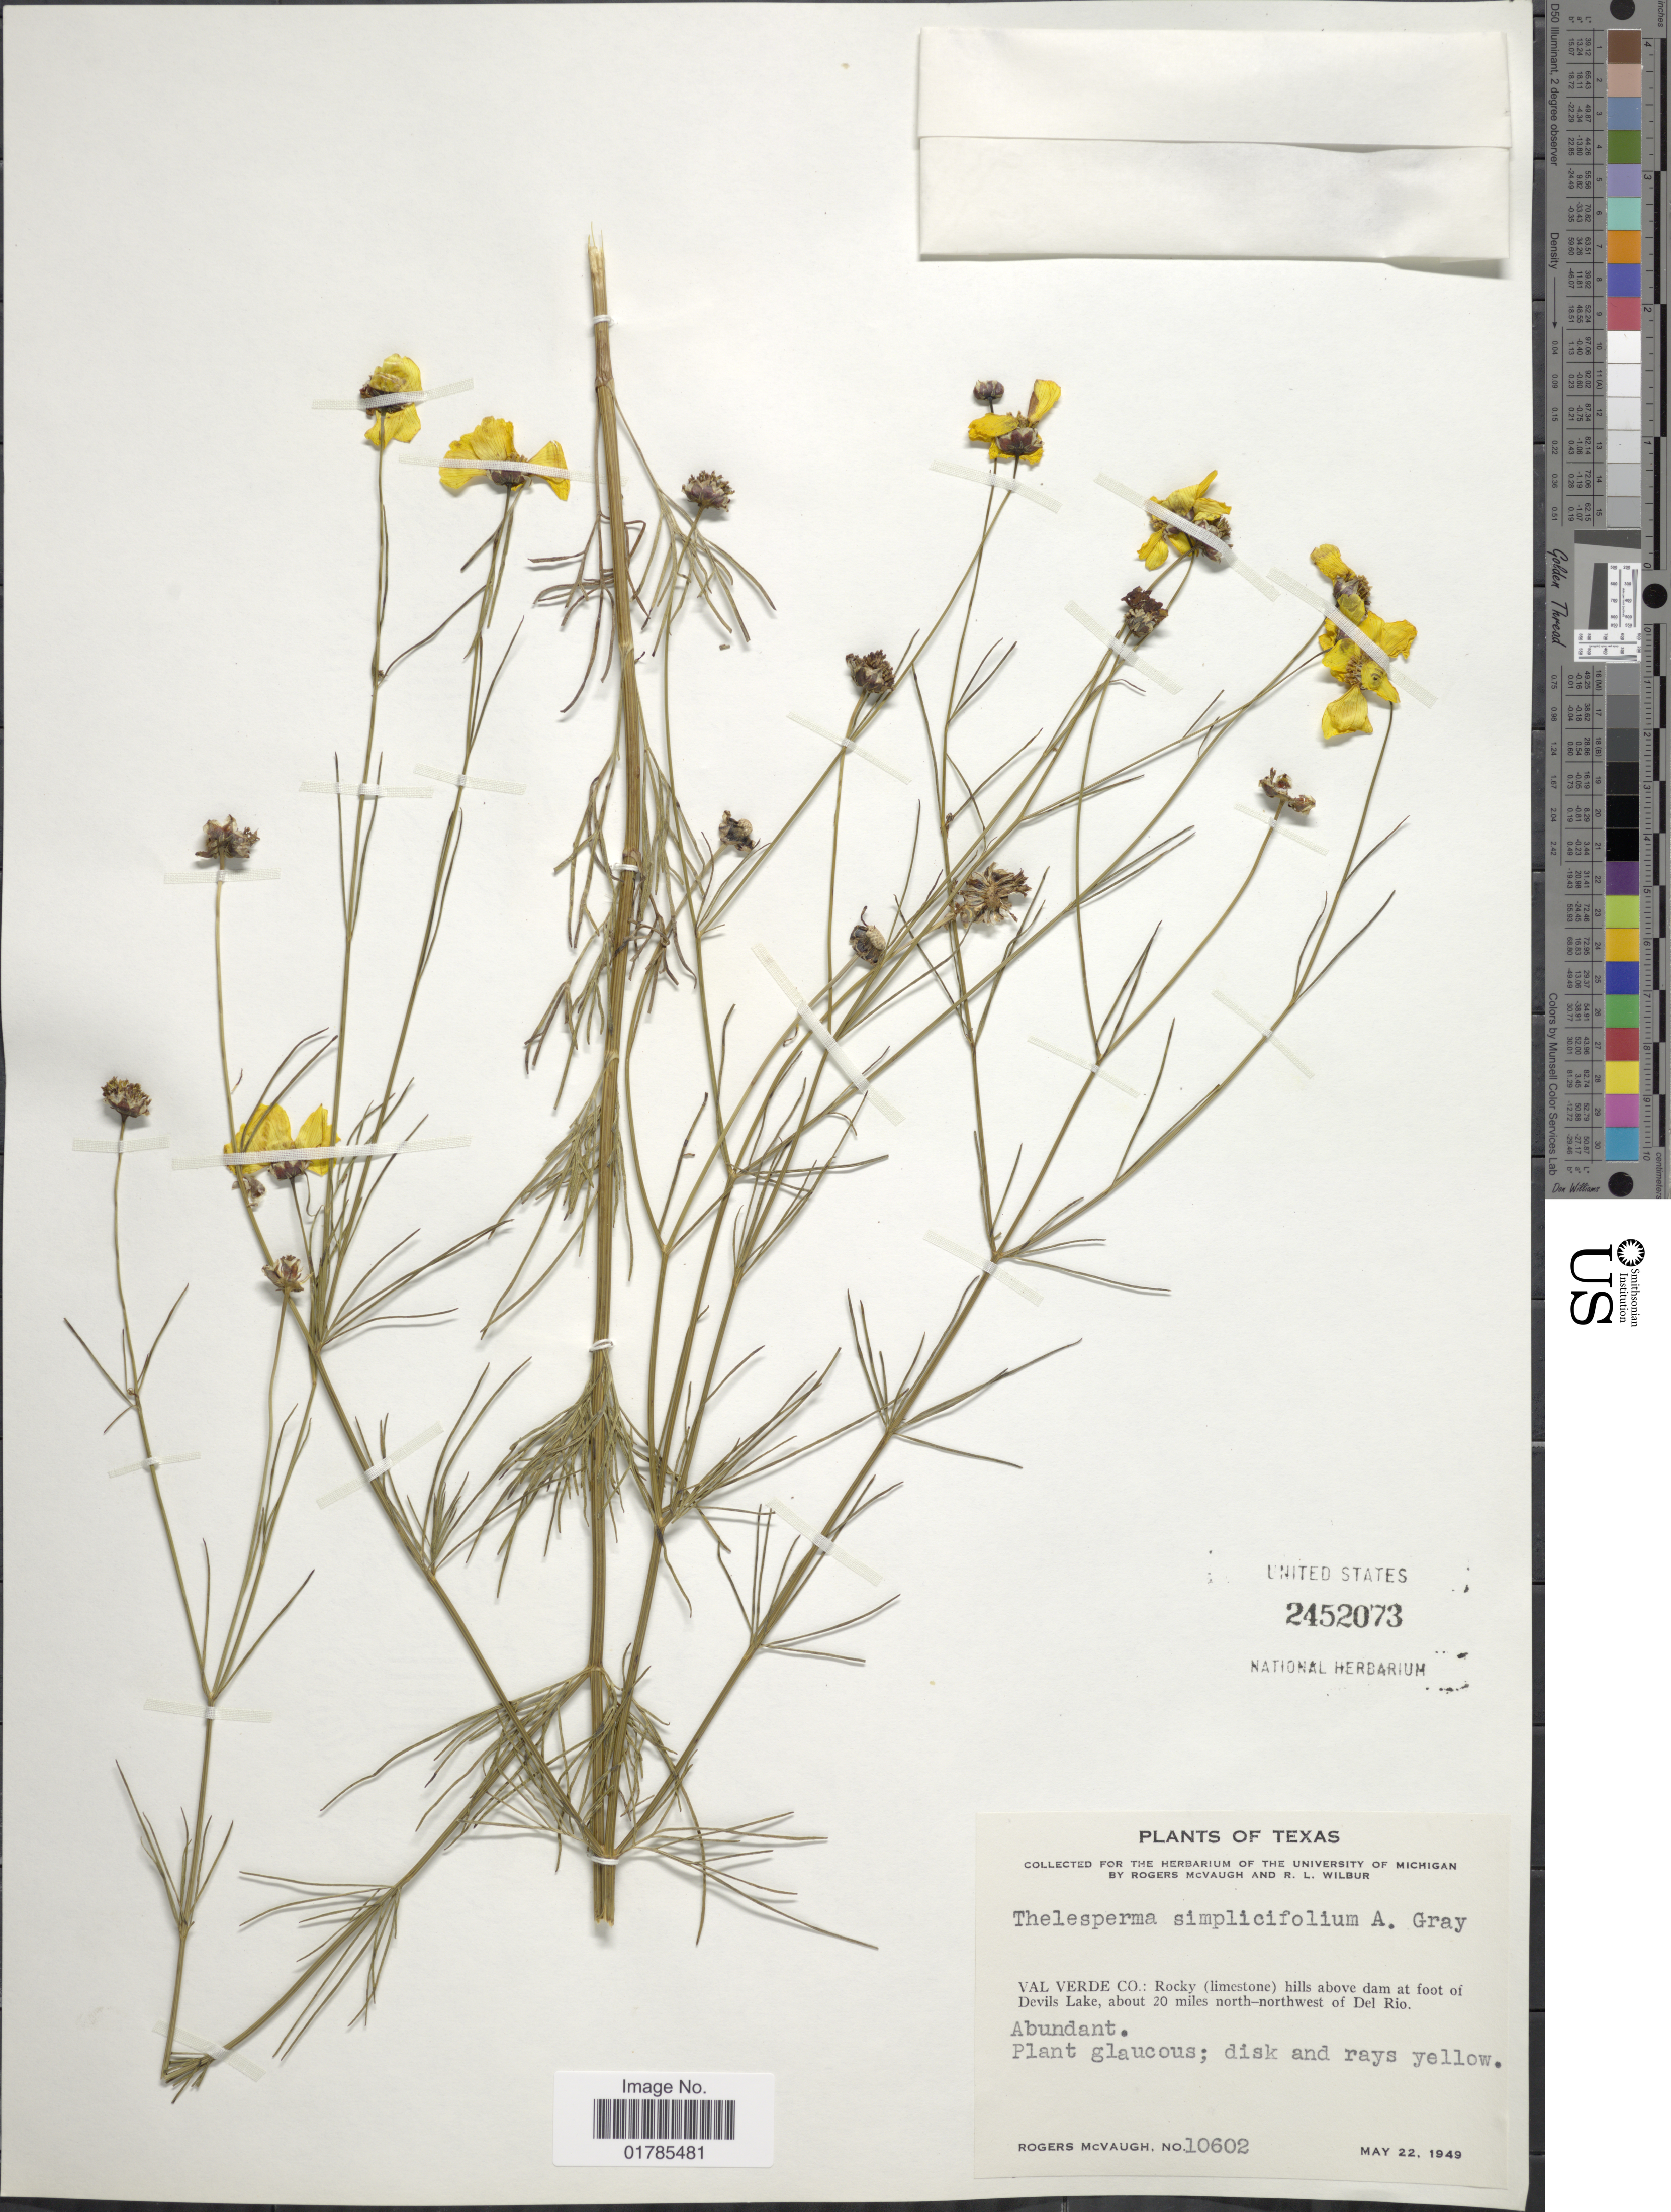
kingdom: Plantae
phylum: Tracheophyta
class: Magnoliopsida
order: Asterales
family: Asteraceae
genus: Thelesperma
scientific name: Thelesperma simplicifolium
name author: A. Gray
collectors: R. McVaugh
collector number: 10602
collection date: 1949-05-22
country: United States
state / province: Texas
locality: Val Verde Co.: Rocky (limestone) hills above dam at foot of Devils Lake, about 20 miles north-northwest of Del Rio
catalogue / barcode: US 2452073